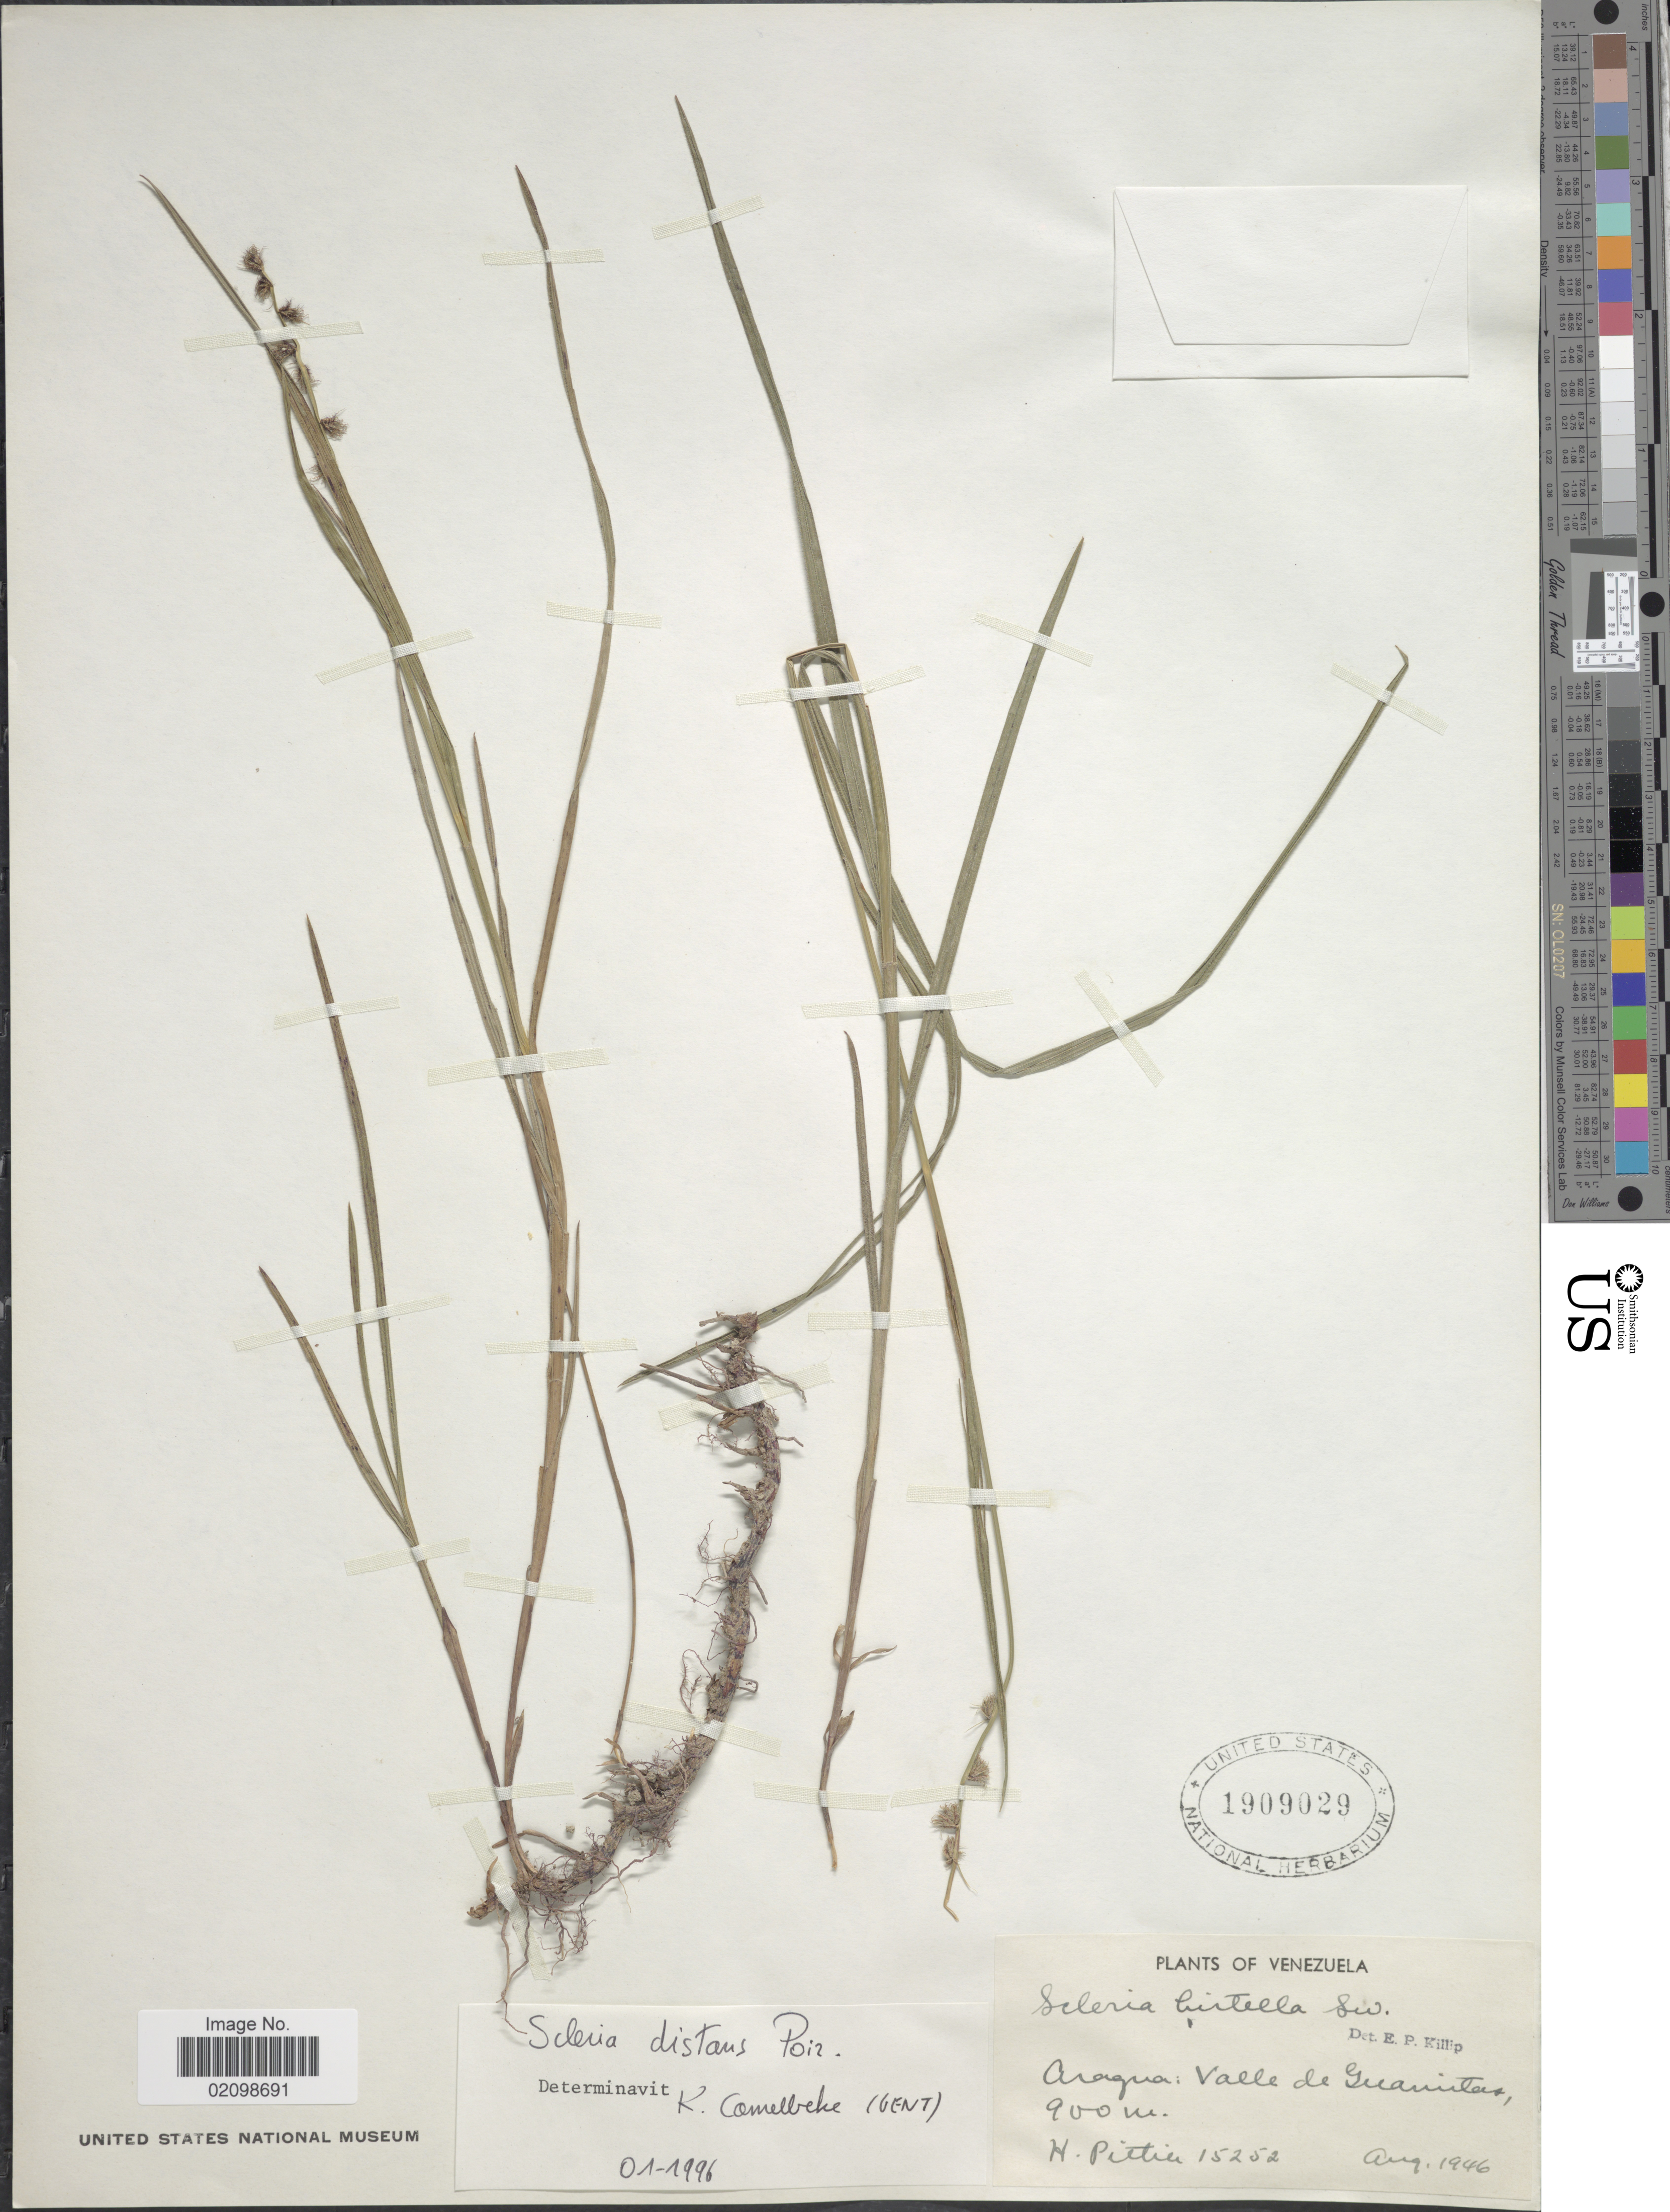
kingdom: Plantae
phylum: Tracheophyta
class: Liliopsida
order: Poales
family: Cyperaceae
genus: Scleria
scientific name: Scleria distans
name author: Poir.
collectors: H. F. Pittier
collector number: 15252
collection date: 1946-08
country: Venezuela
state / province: Aragua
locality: Valle de Guannitas.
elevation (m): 900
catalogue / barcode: US 1909029